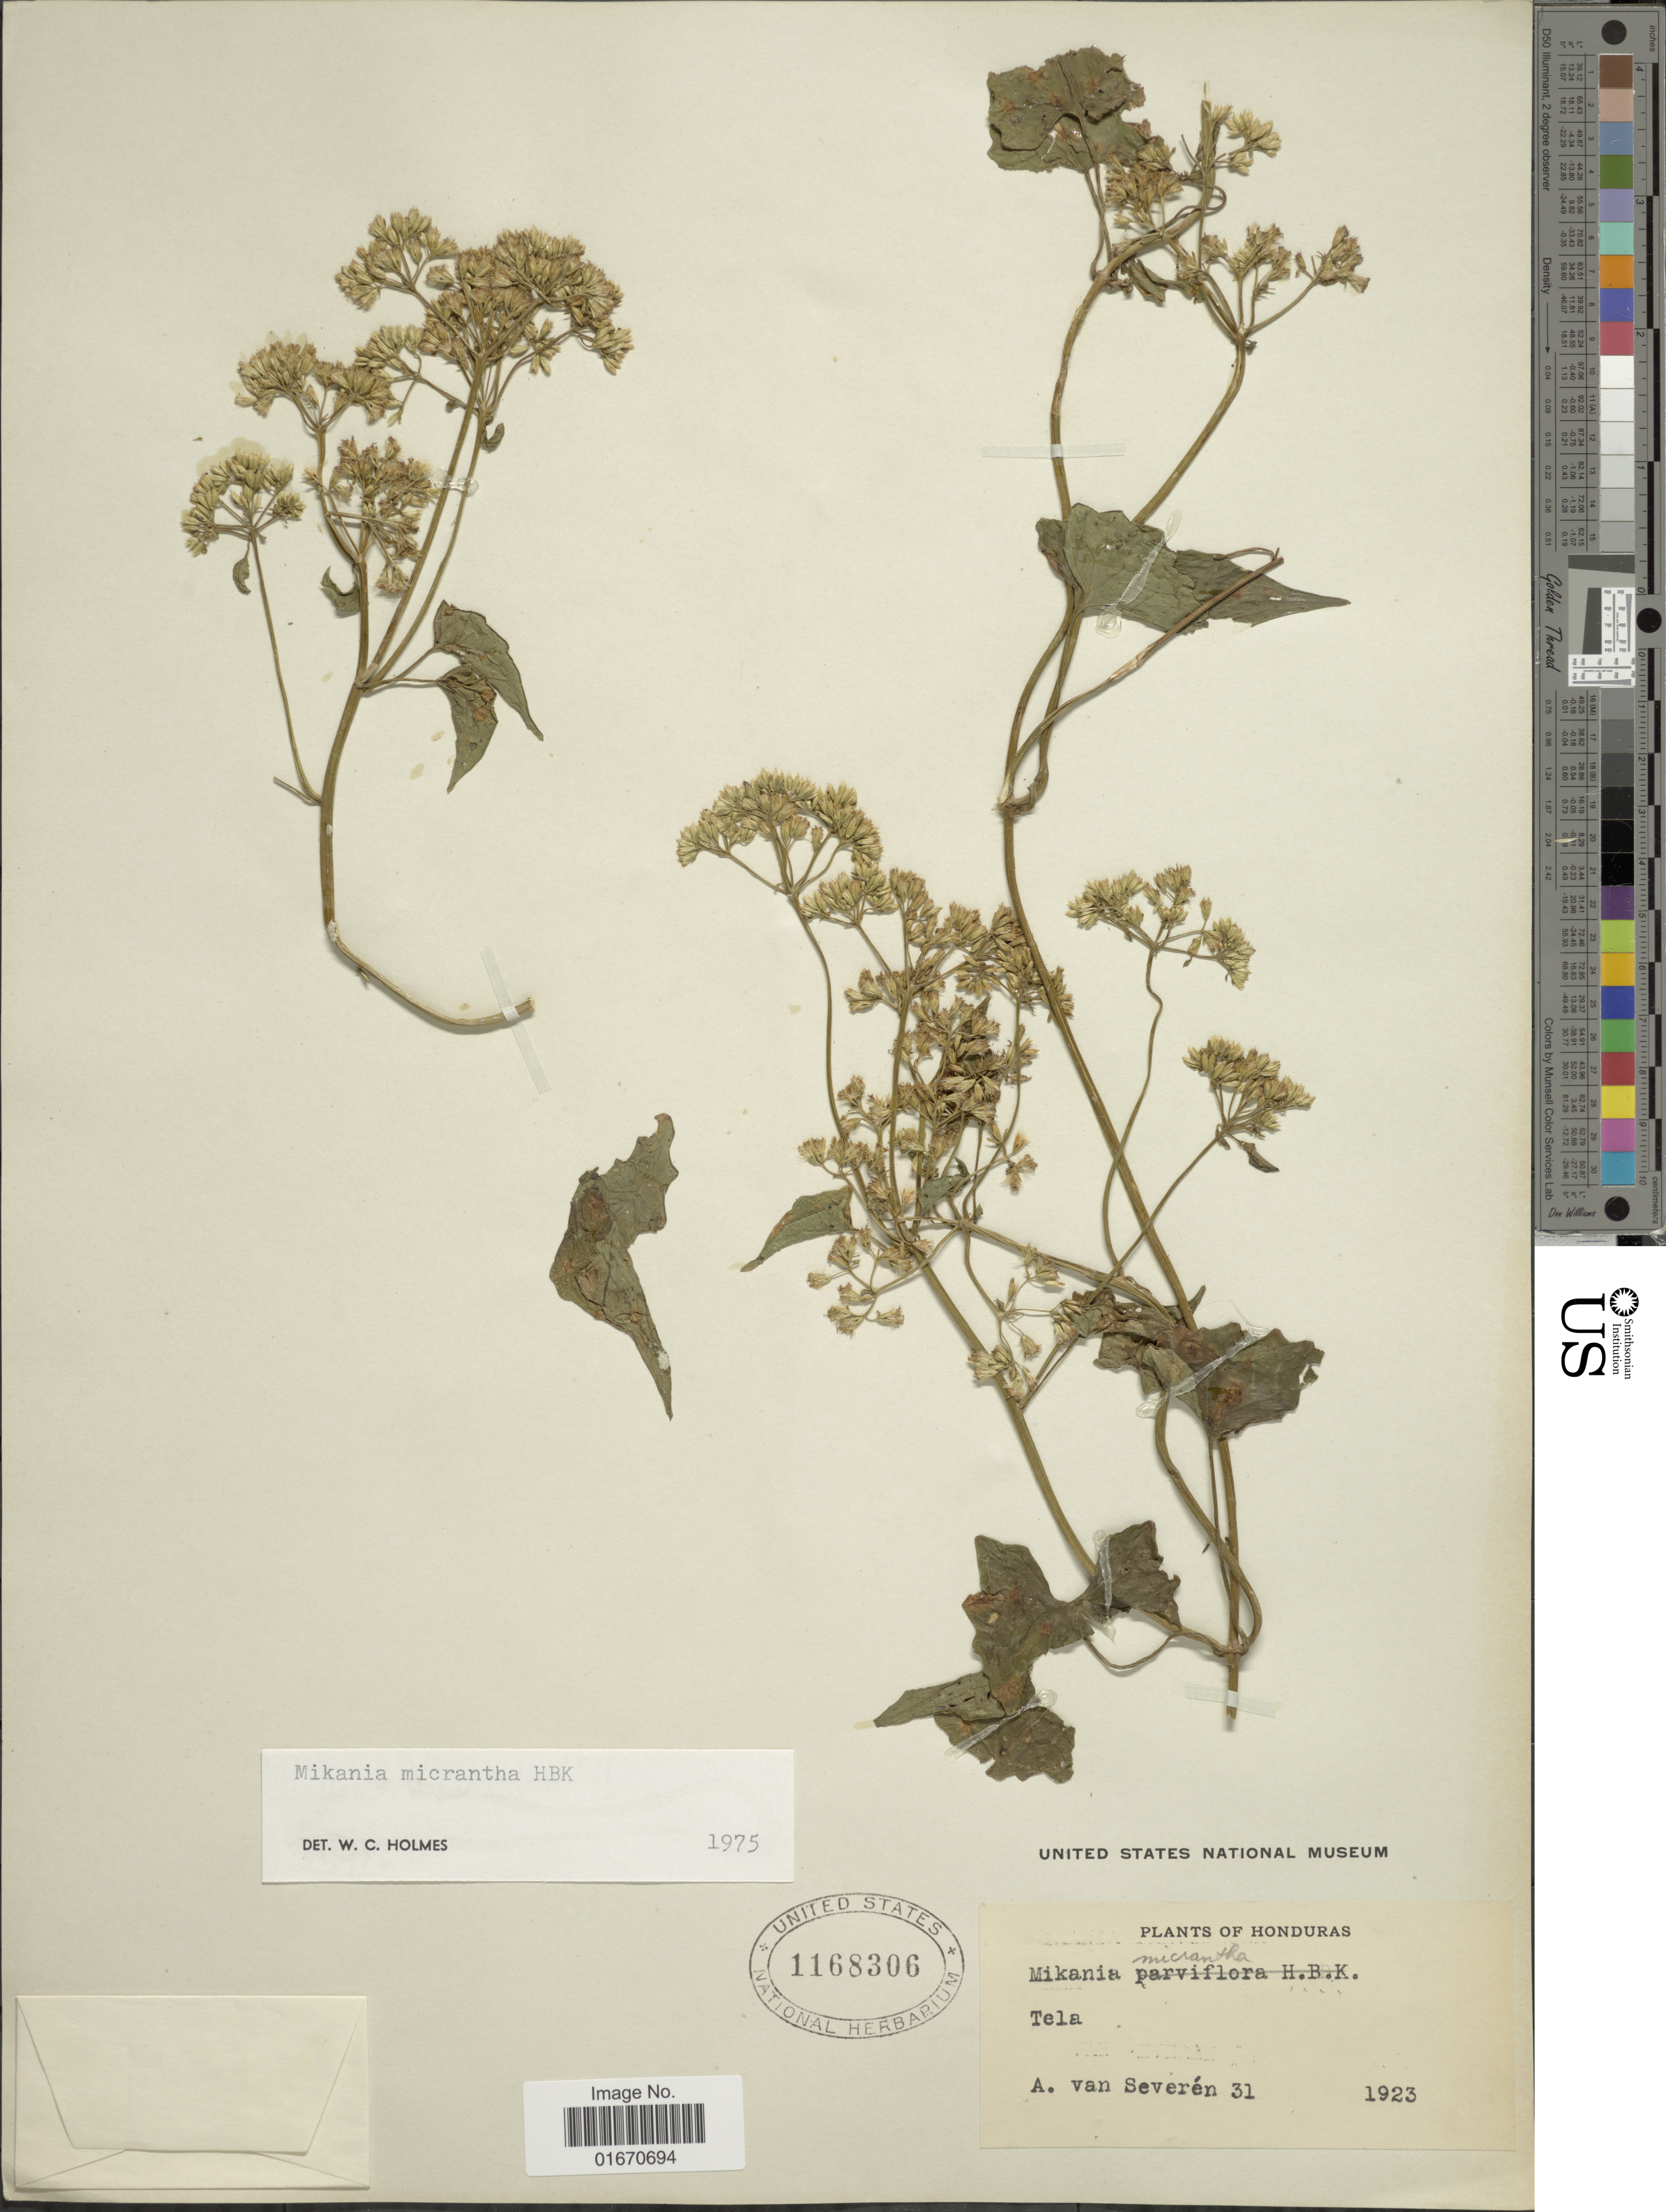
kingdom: Plantae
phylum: Tracheophyta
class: Magnoliopsida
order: Asterales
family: Asteraceae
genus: Mikania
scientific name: Mikania micrantha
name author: Kunth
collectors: A. Van Severen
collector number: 31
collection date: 1923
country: Honduras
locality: Tela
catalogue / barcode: US 1168306